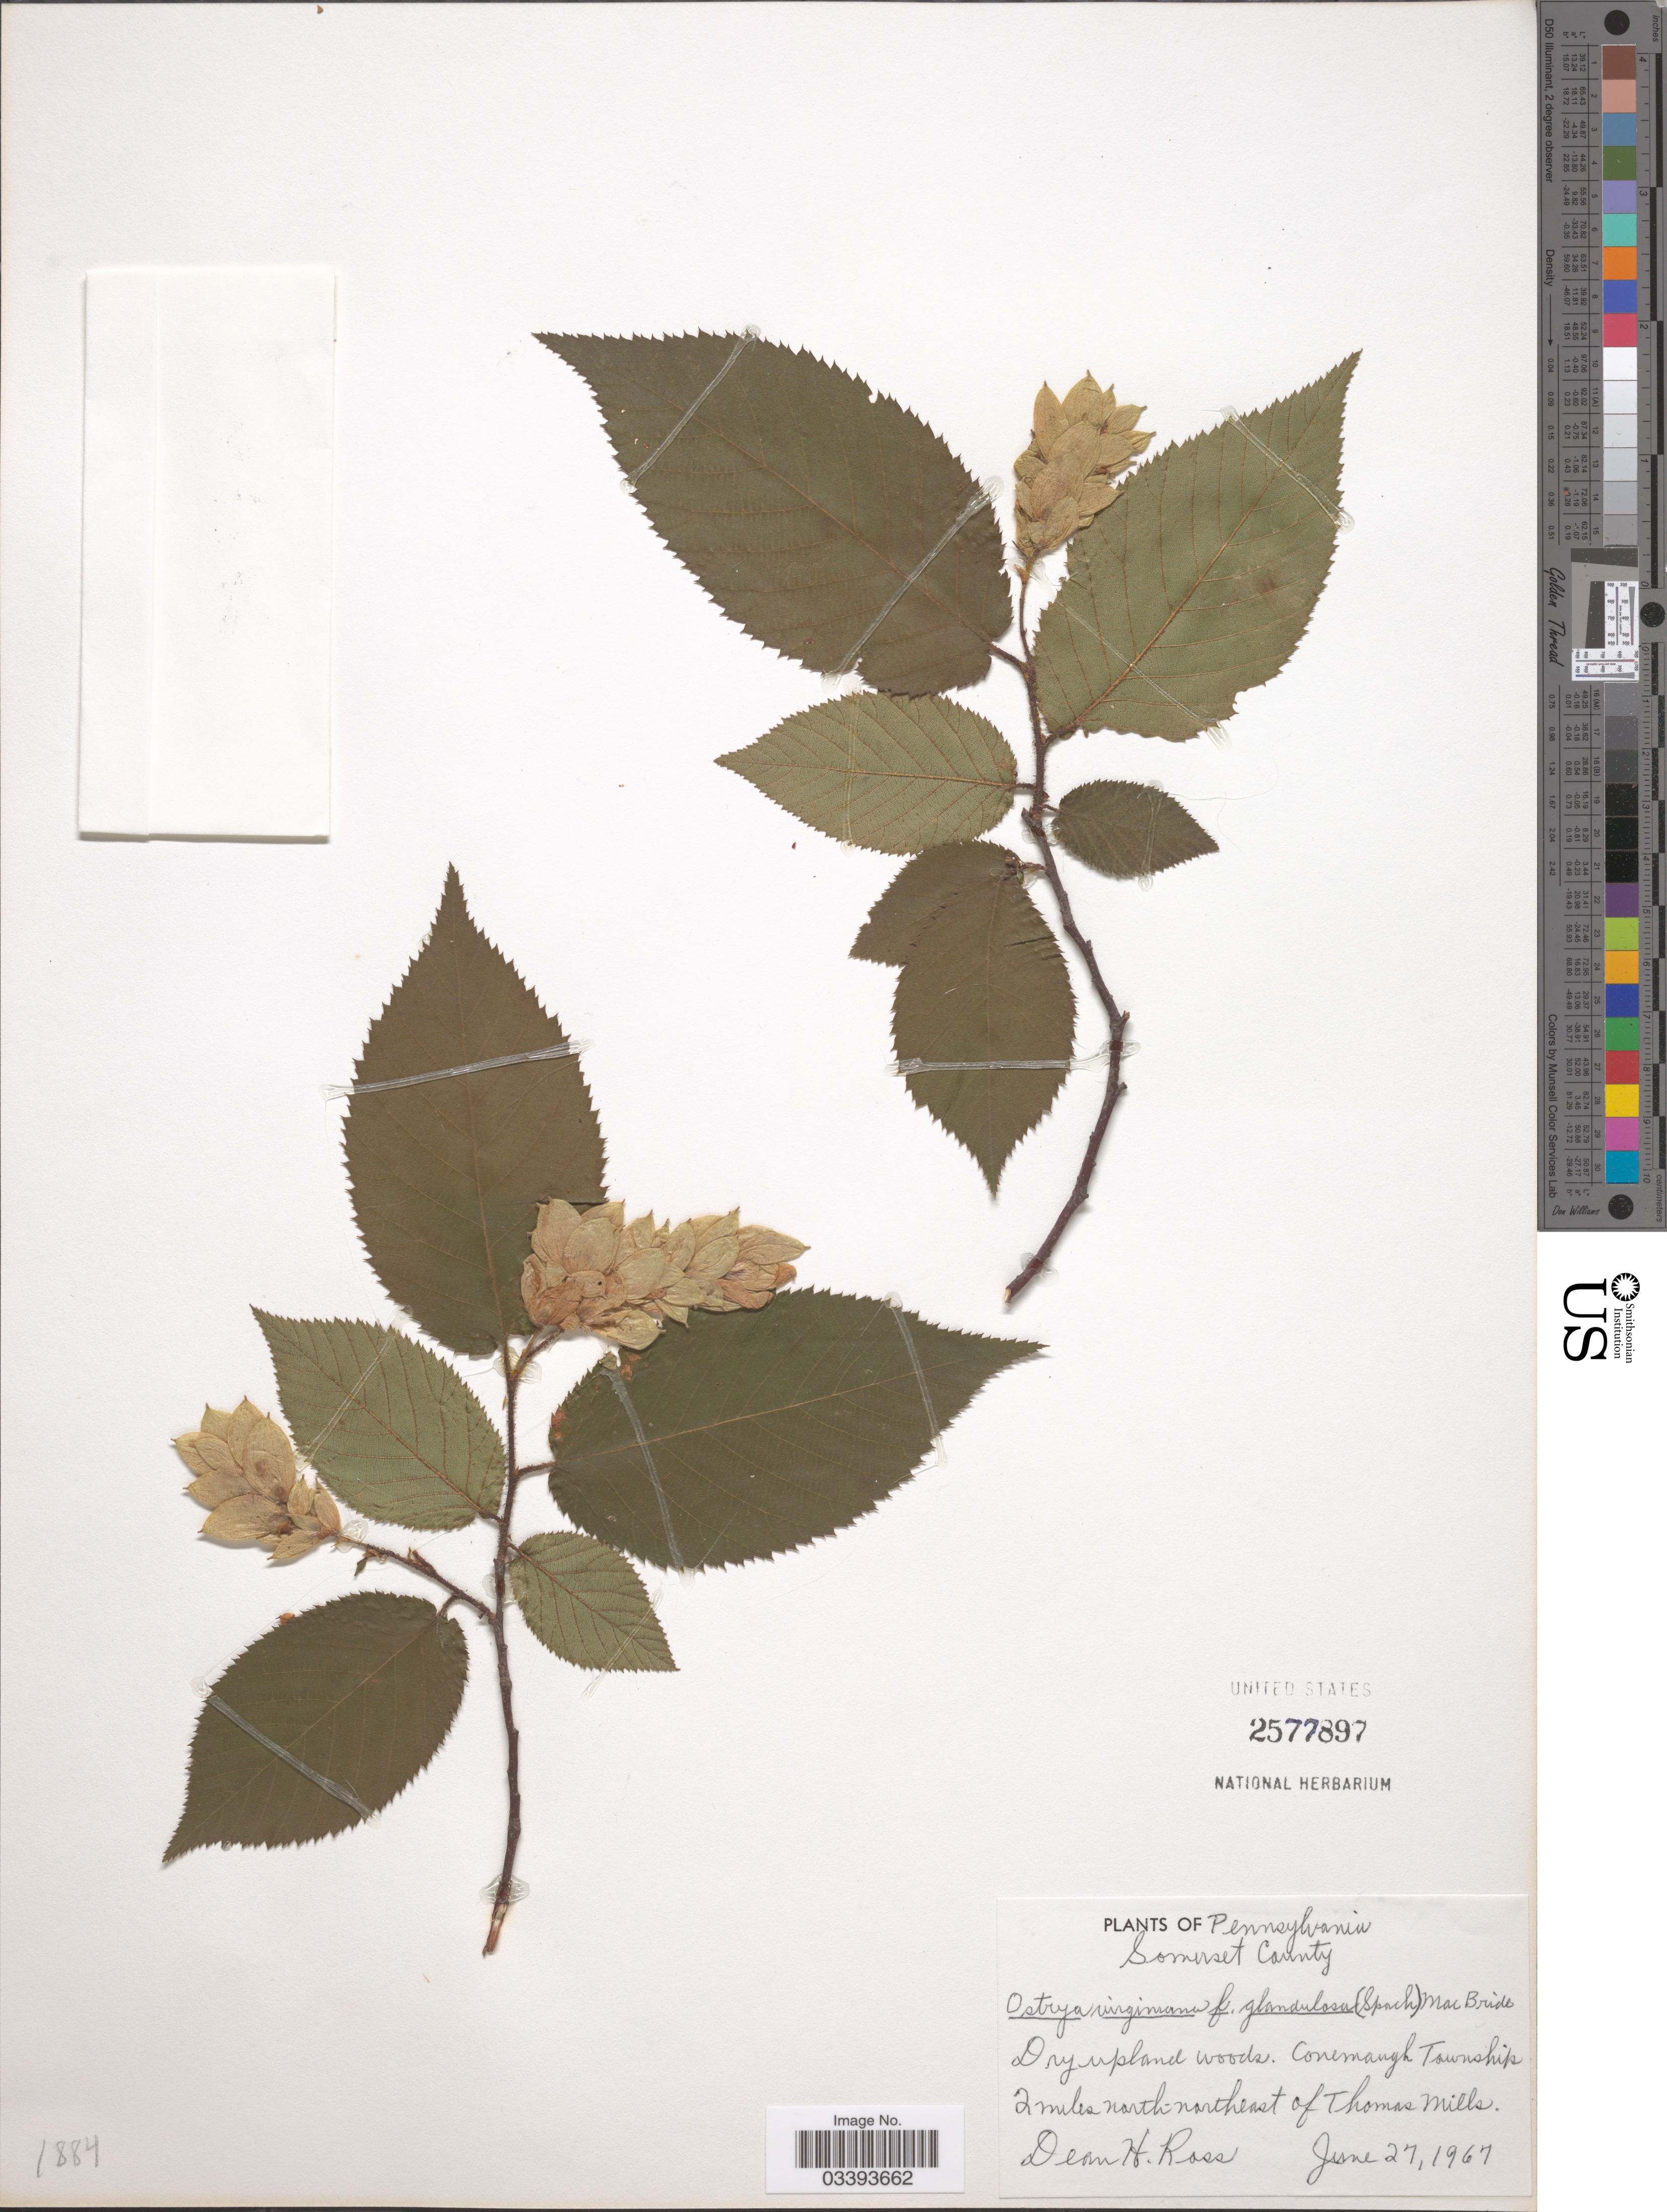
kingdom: Plantae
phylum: Tracheophyta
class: Magnoliopsida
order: Fagales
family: Betulaceae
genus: Ostrya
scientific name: Ostrya virginiana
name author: (Mill.) K. Koch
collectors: D. Ross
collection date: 1967-06-27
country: United States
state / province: Pennsylvania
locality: Somerset County. Conemaugh Township 2 miles north-northeast of Thomas Mills.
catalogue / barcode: US 2577897